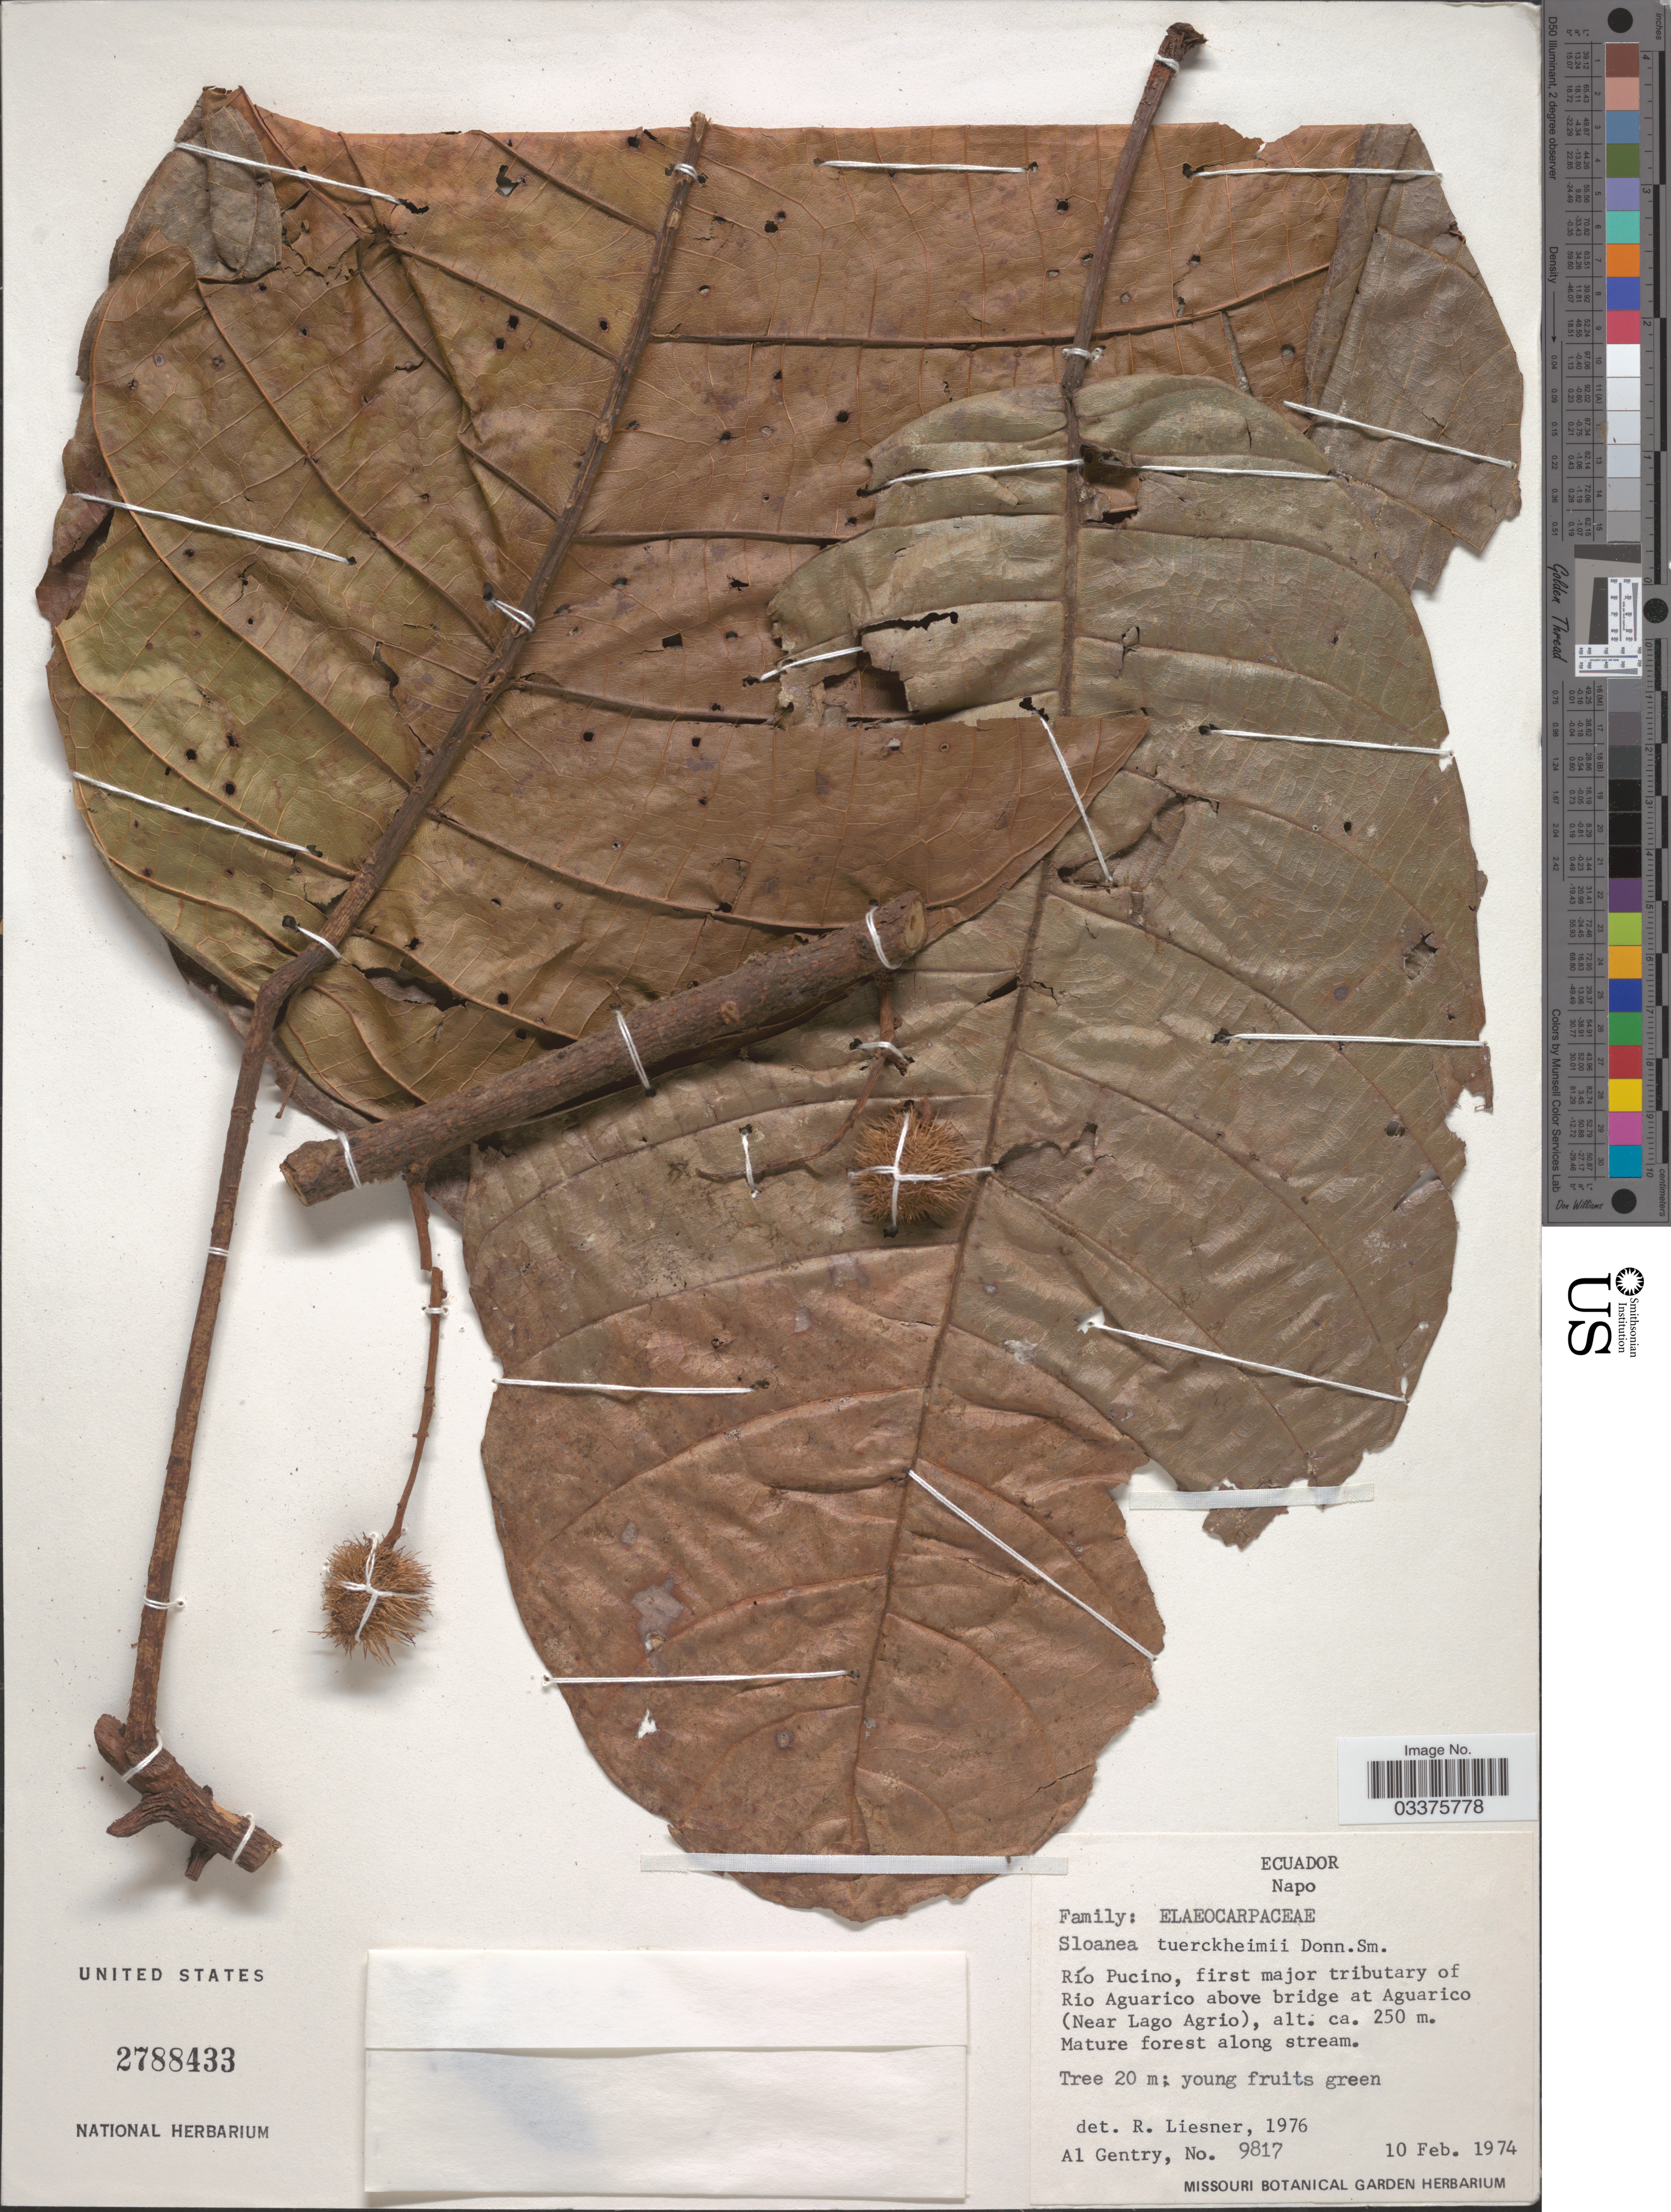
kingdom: Plantae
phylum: Tracheophyta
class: Magnoliopsida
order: Oxalidales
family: Elaeocarpaceae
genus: Sloanea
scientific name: Sloanea tuerckheimii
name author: Donn. Sm.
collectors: A. H. Gentry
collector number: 9817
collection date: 1974-02-10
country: Ecuador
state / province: Napo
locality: Río Pucino, first major tributary of Rio Aguarico above bridge at Aguarico (Near Lago Agrio).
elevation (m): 250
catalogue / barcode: US 2788433